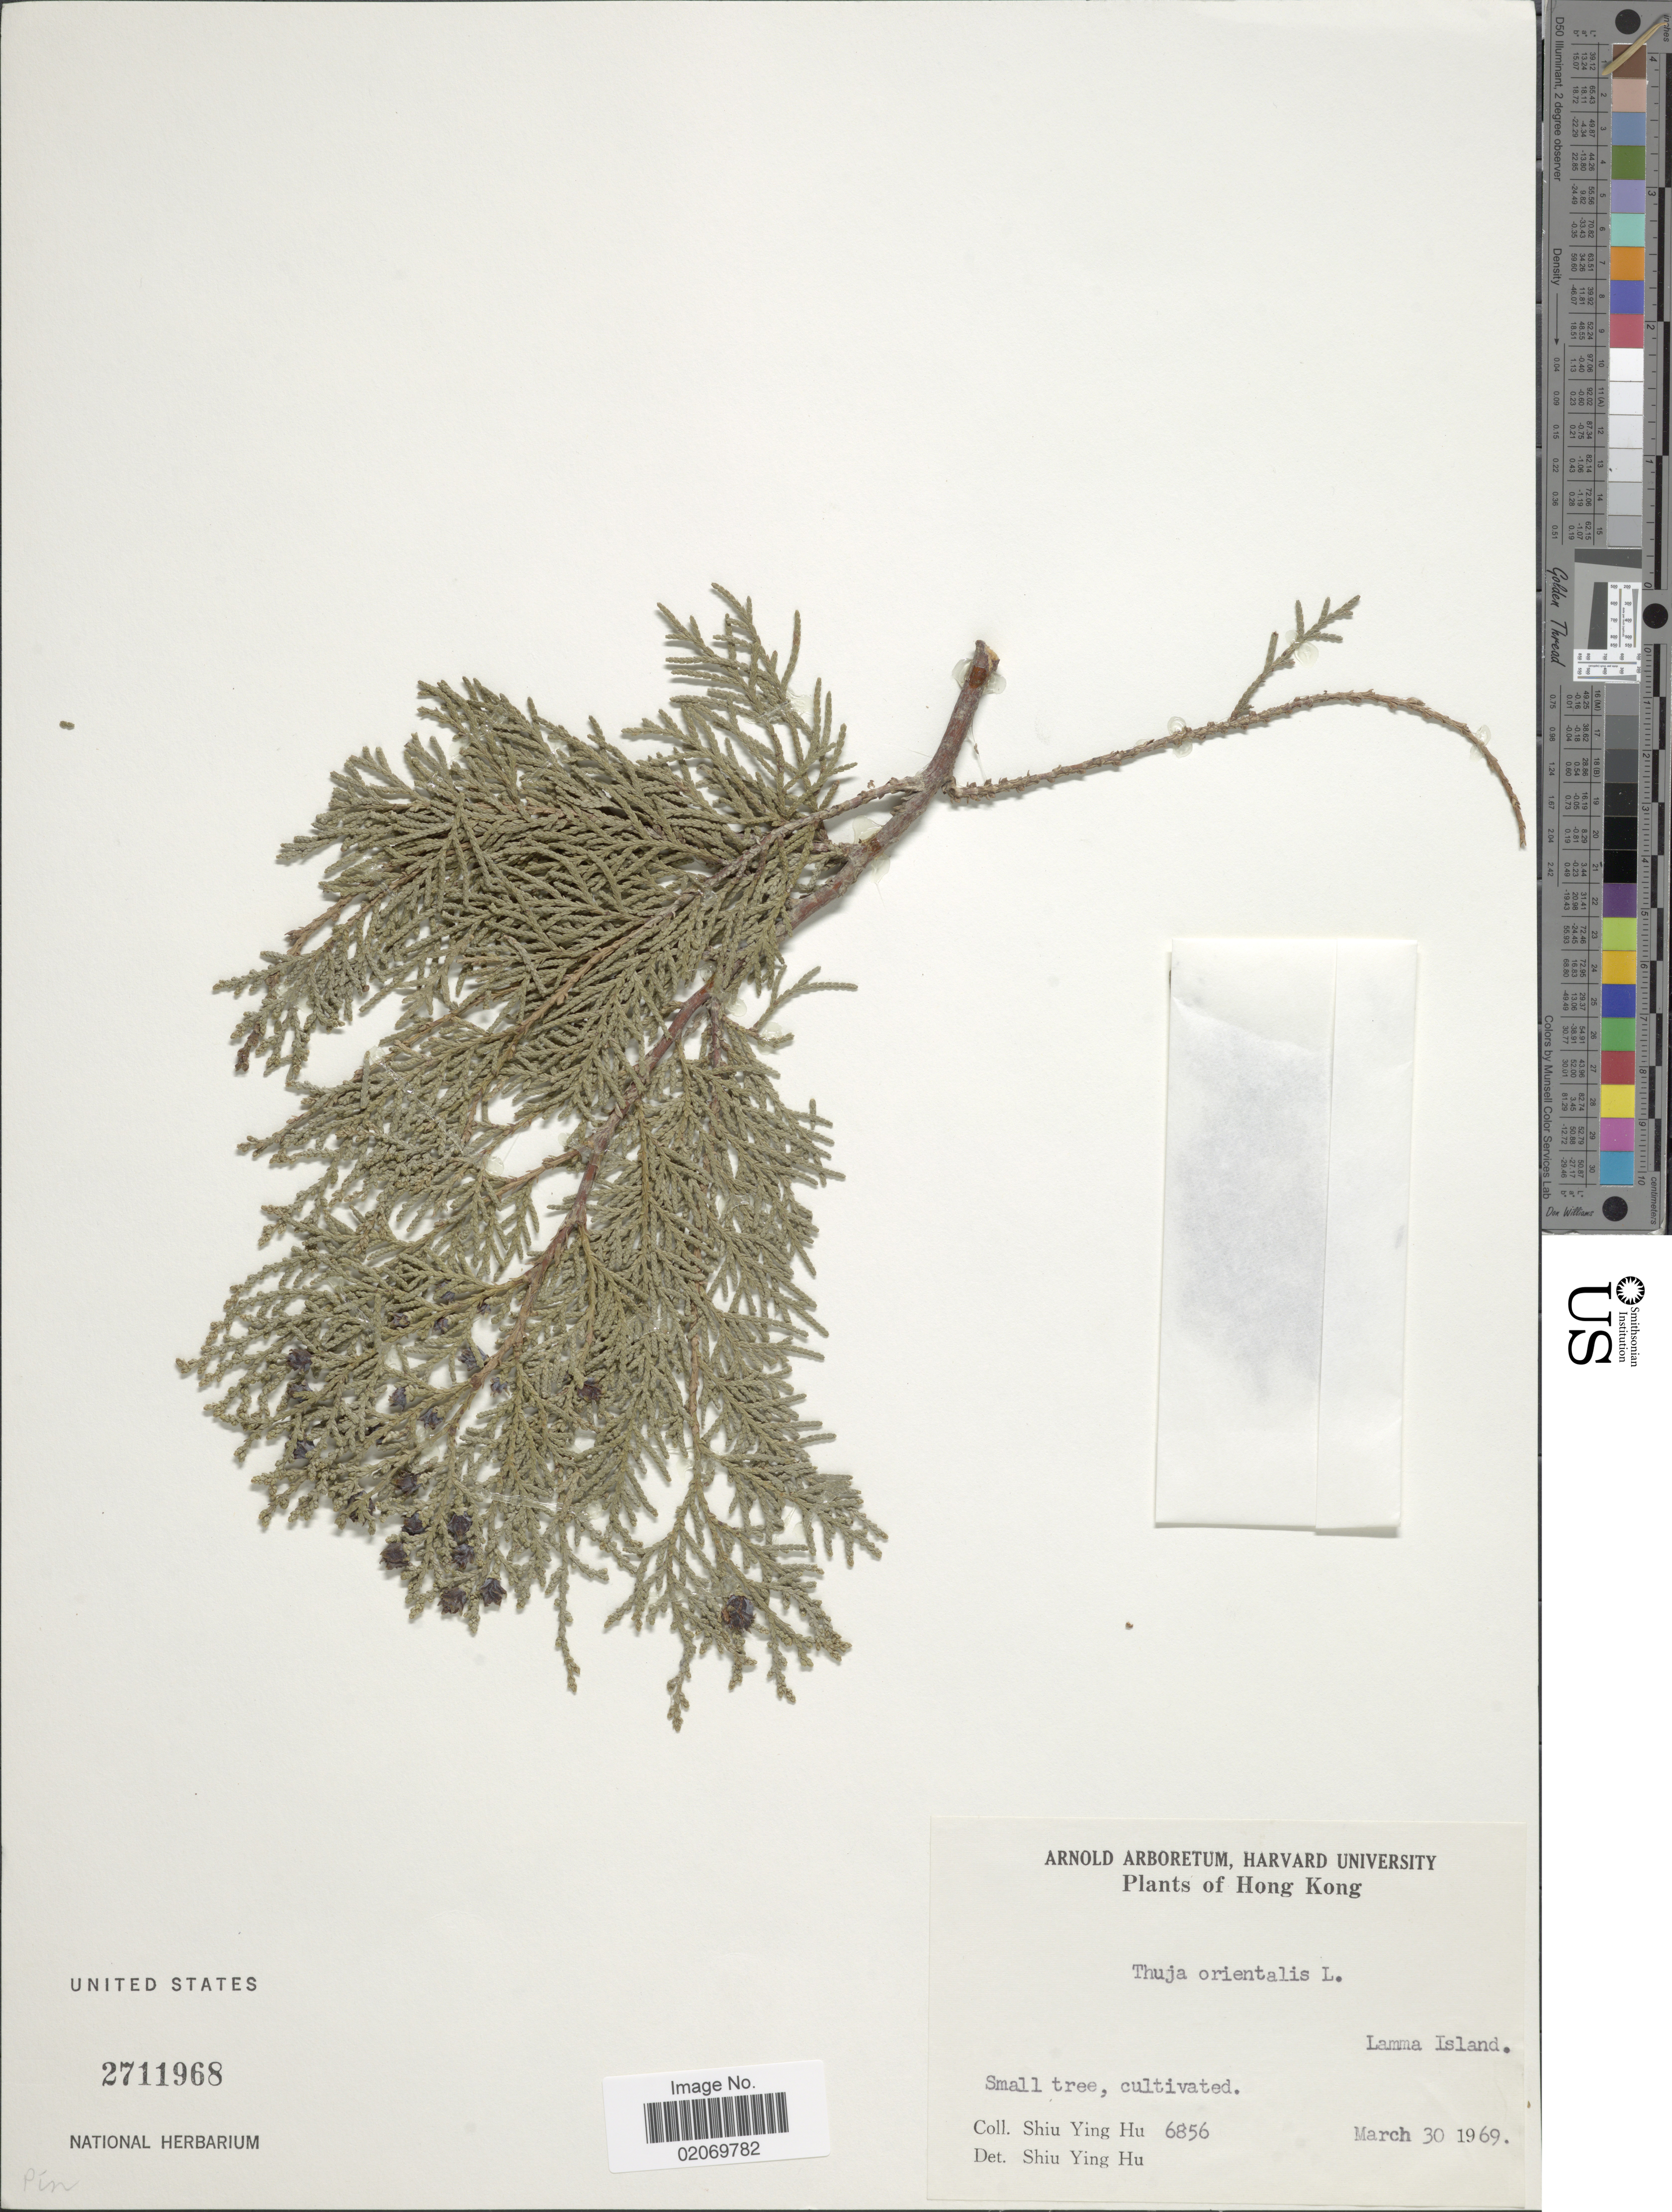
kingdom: Plantae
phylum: Tracheophyta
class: Pinopsida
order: Pinales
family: Cupressaceae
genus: Thuja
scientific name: Thuja orientalis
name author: L.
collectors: S. Y. Hu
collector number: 6856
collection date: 1969-03-30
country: China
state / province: Hong Kong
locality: Lamma Island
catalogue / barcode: US 2711968